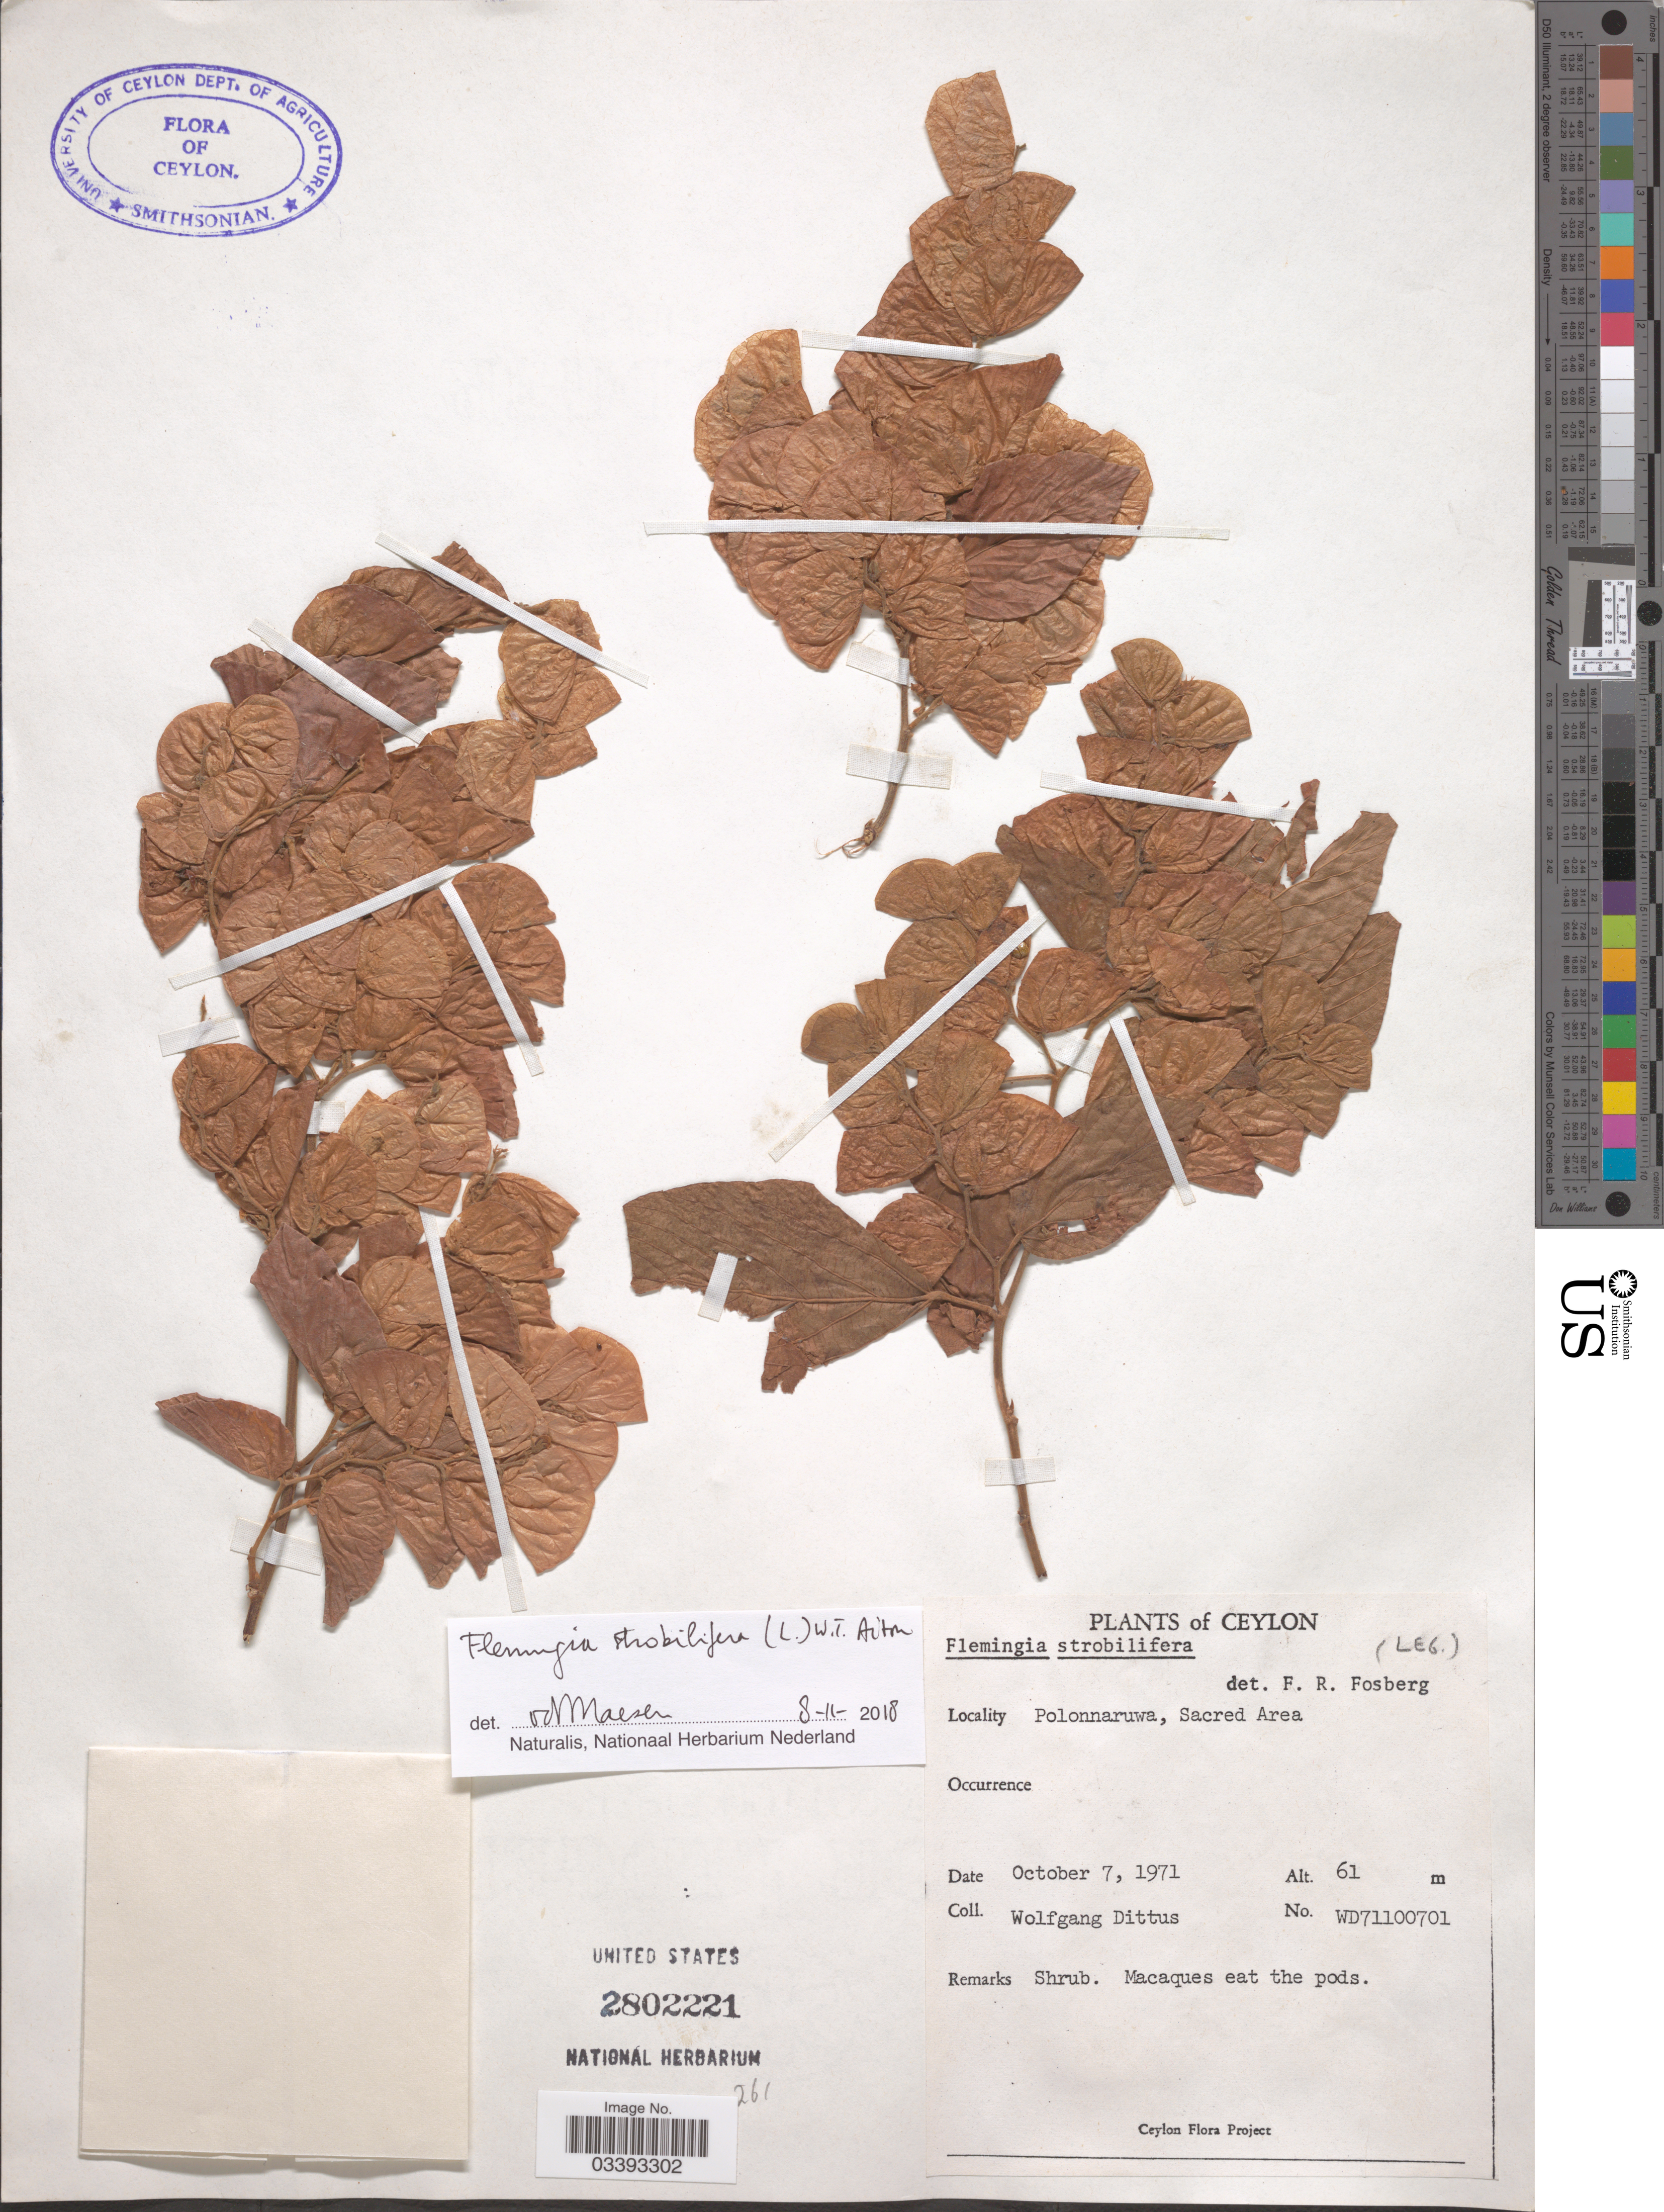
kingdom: Plantae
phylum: Tracheophyta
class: Magnoliopsida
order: Fabales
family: Fabaceae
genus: Flemingia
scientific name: Flemingia strobilifera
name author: (L.) W.T. Aiton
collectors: W. Dittus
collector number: WD71100701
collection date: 1971-10-07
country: Sri Lanka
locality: Ceylon. Polonnaruwa, Sacred Area.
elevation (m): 61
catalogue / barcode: US 2802221